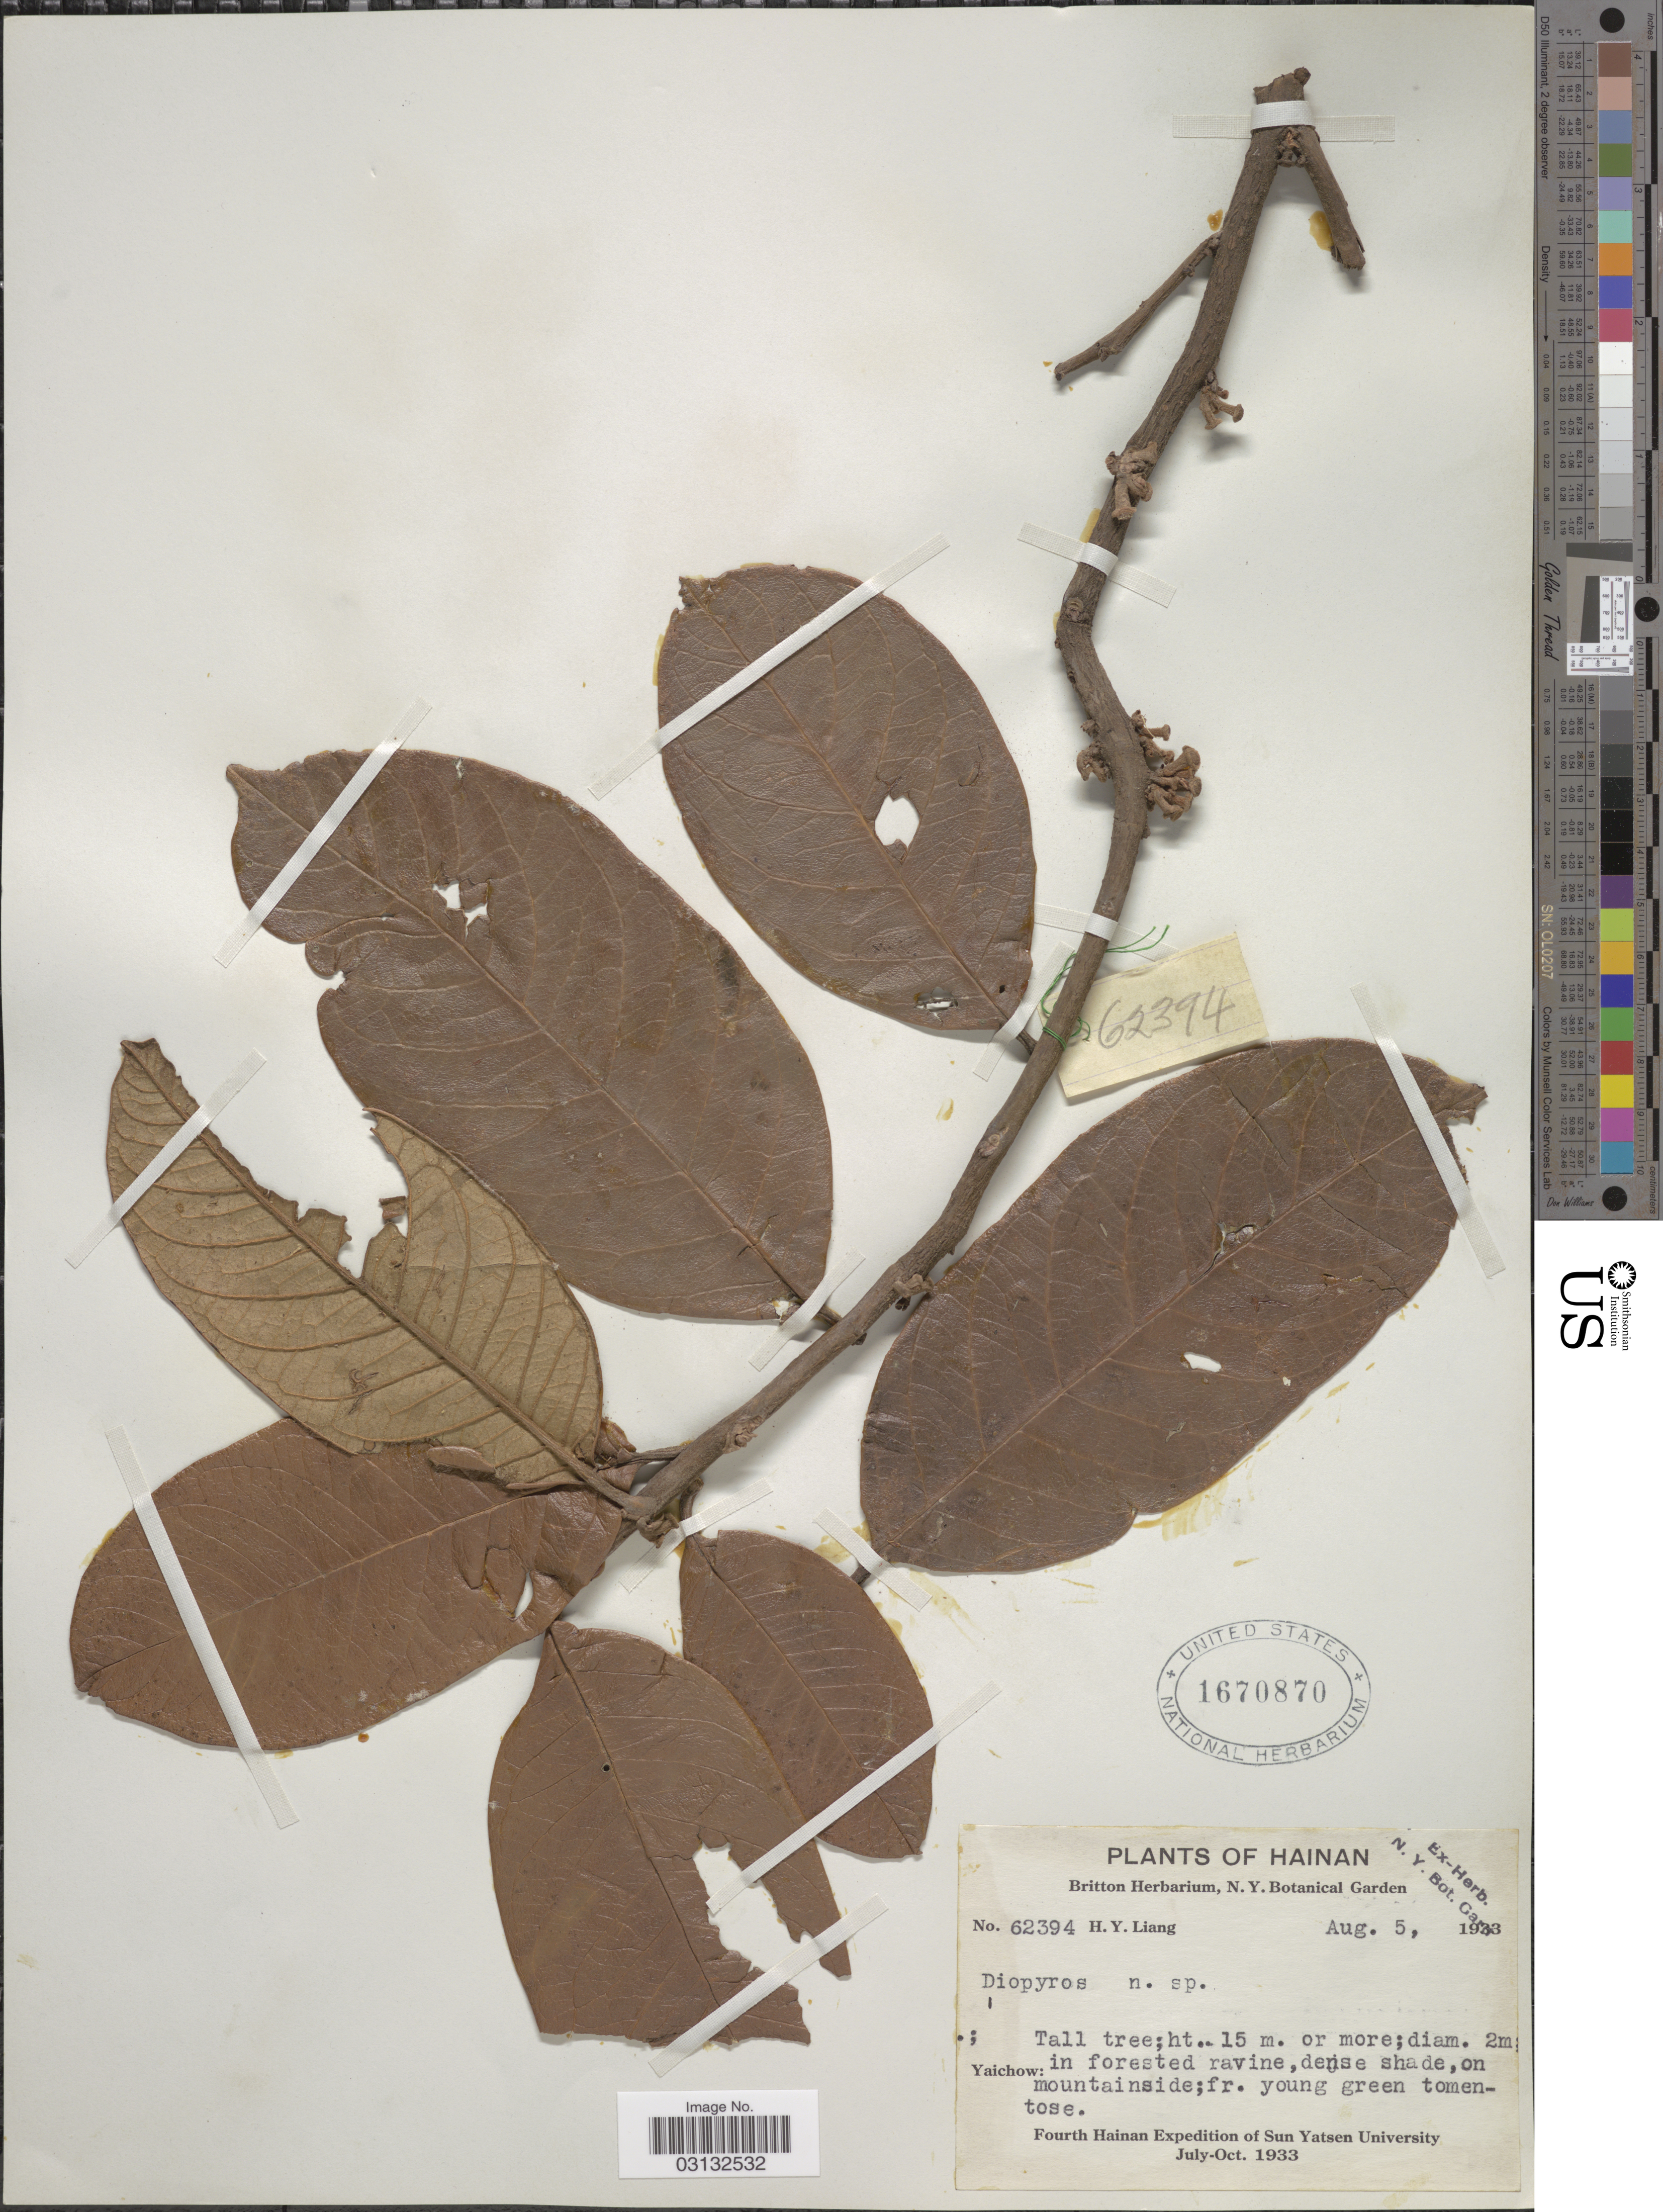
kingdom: Plantae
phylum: Tracheophyta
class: Magnoliopsida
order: Ericales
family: Ebenaceae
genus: Diospyros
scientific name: Diospyros sp.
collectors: H. Y. Liang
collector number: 62394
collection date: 1933-08-05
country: China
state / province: Hainan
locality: Yaichow.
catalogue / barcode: US 1670870